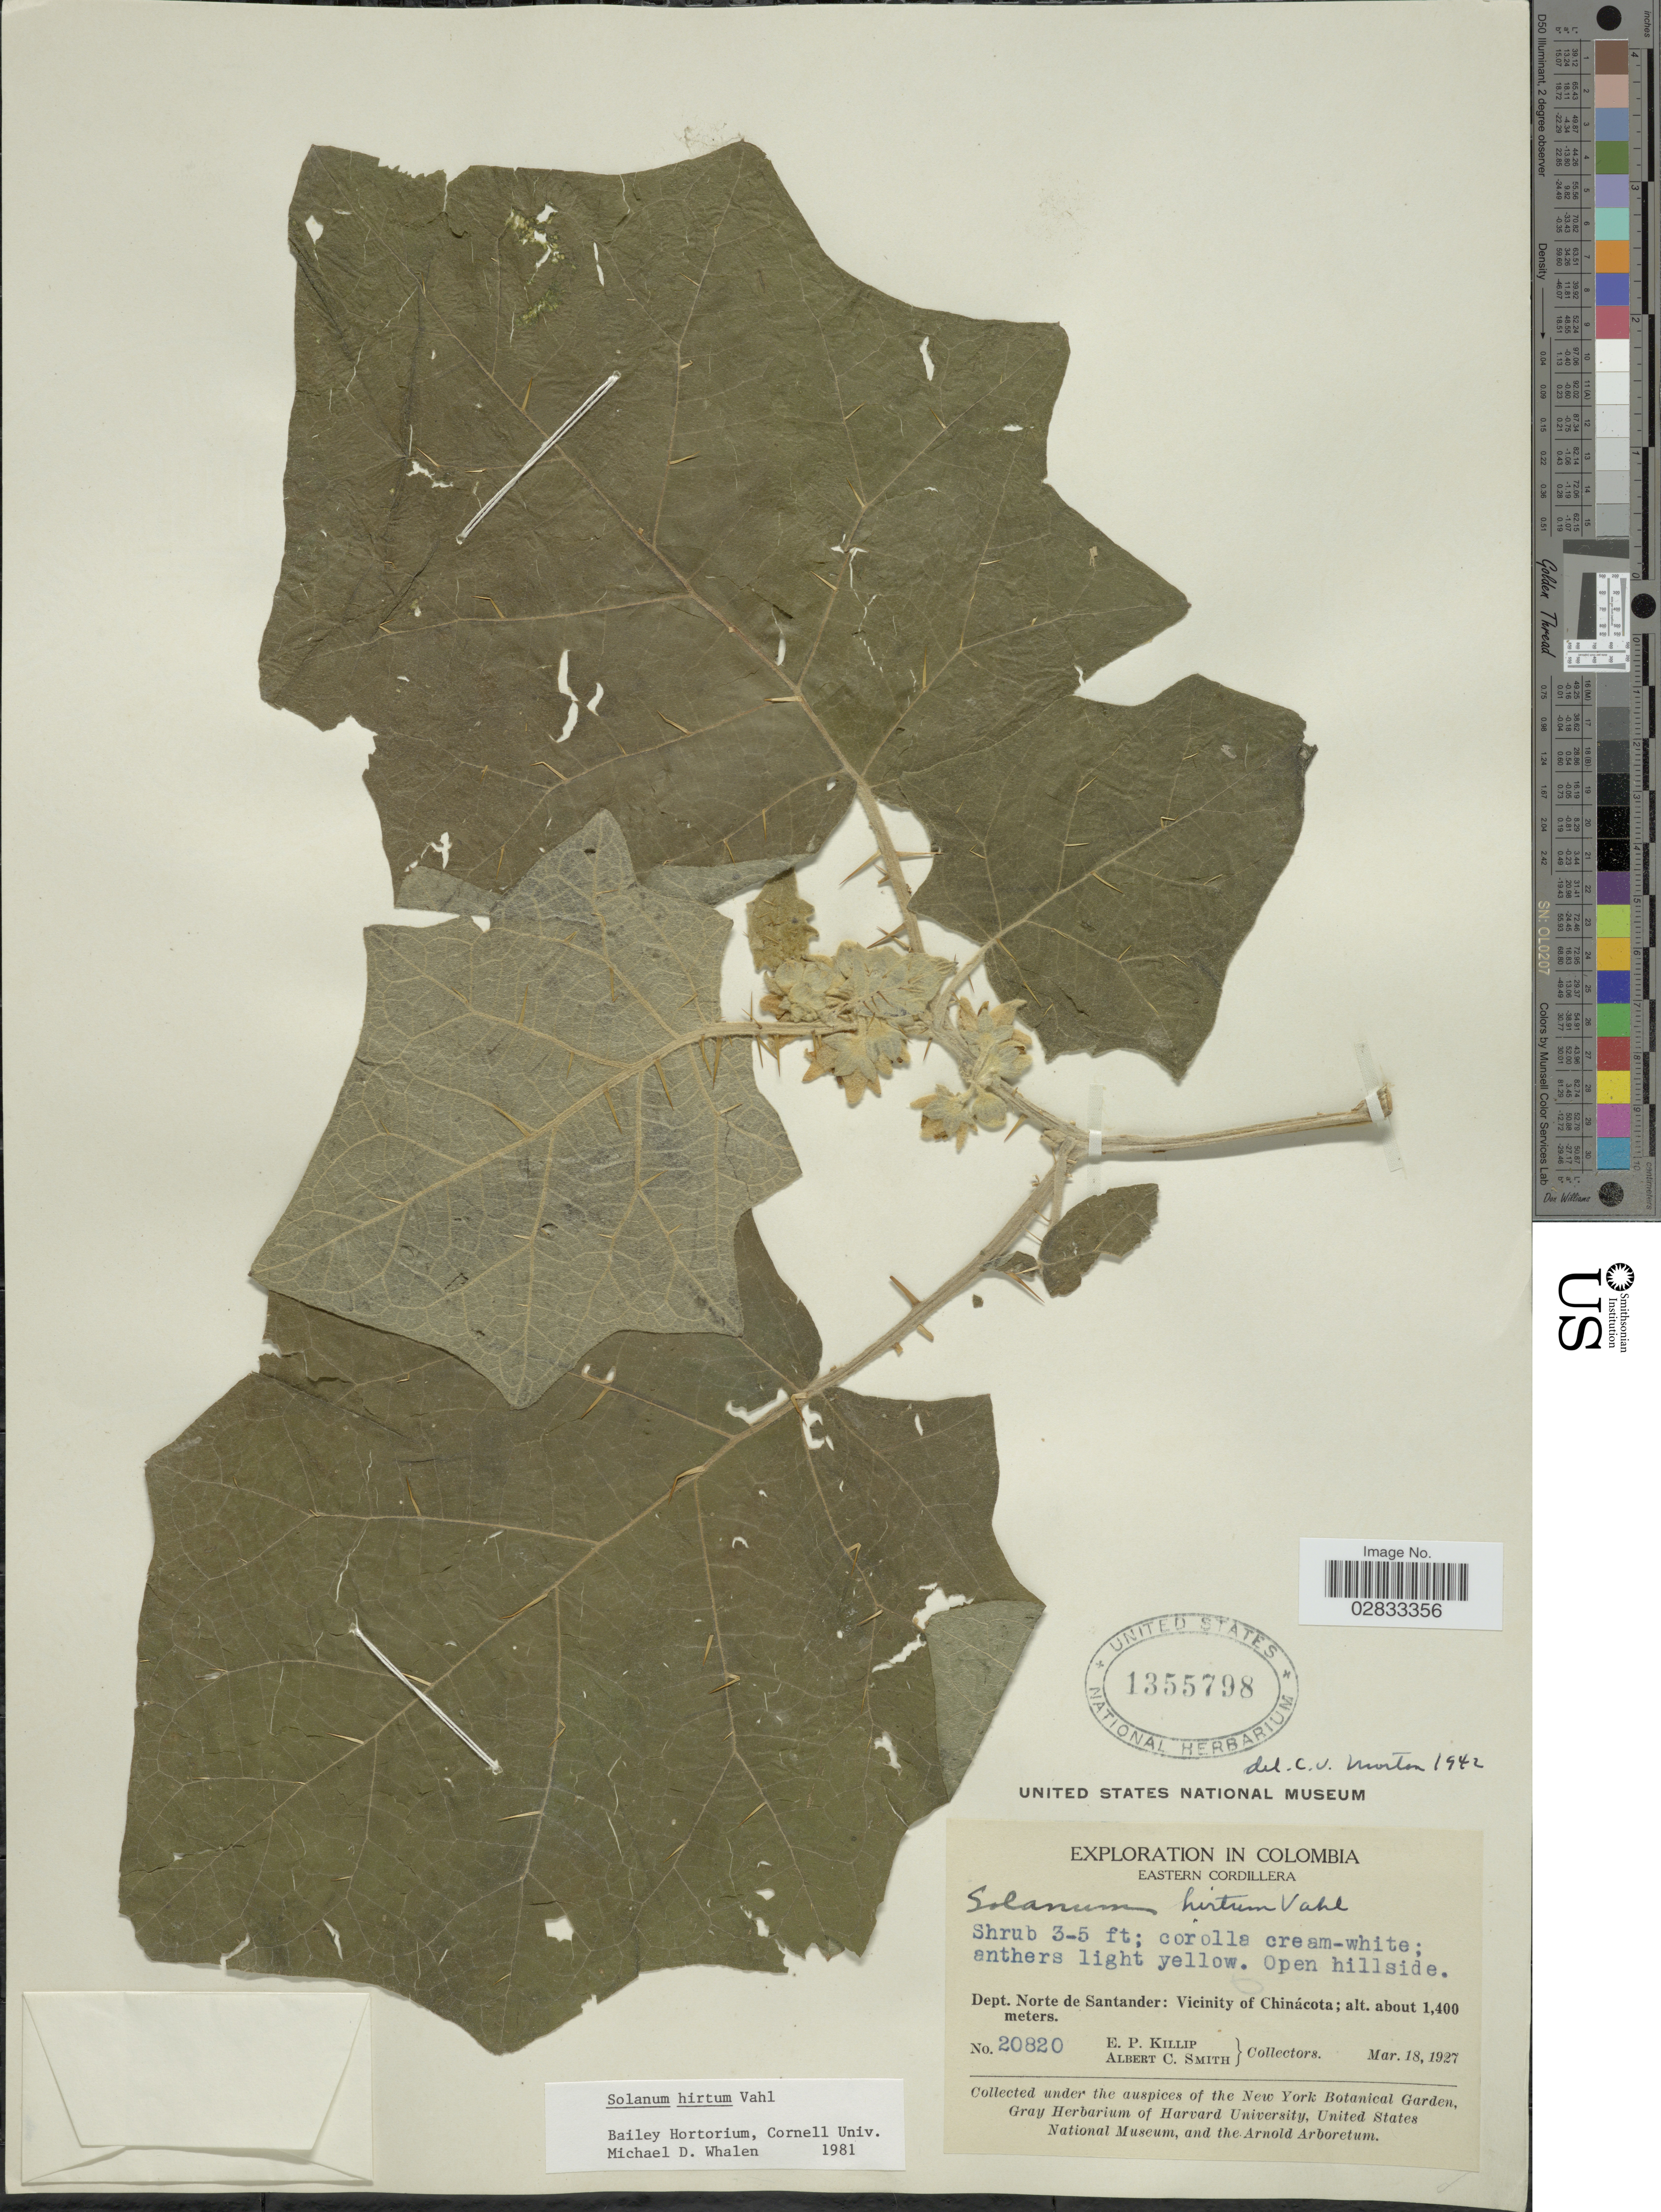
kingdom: Plantae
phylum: Tracheophyta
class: Magnoliopsida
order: Solanales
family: Solanaceae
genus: Solanum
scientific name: Solanum hirtum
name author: Vahl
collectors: E. P. Killip & A. C. Smith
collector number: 20820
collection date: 1927-03-18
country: Colombia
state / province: Norte de Santander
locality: Eastern Cordillera , Dept. Norte de Santander: Vicinity of Chinácota.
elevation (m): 1400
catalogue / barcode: US 1355798